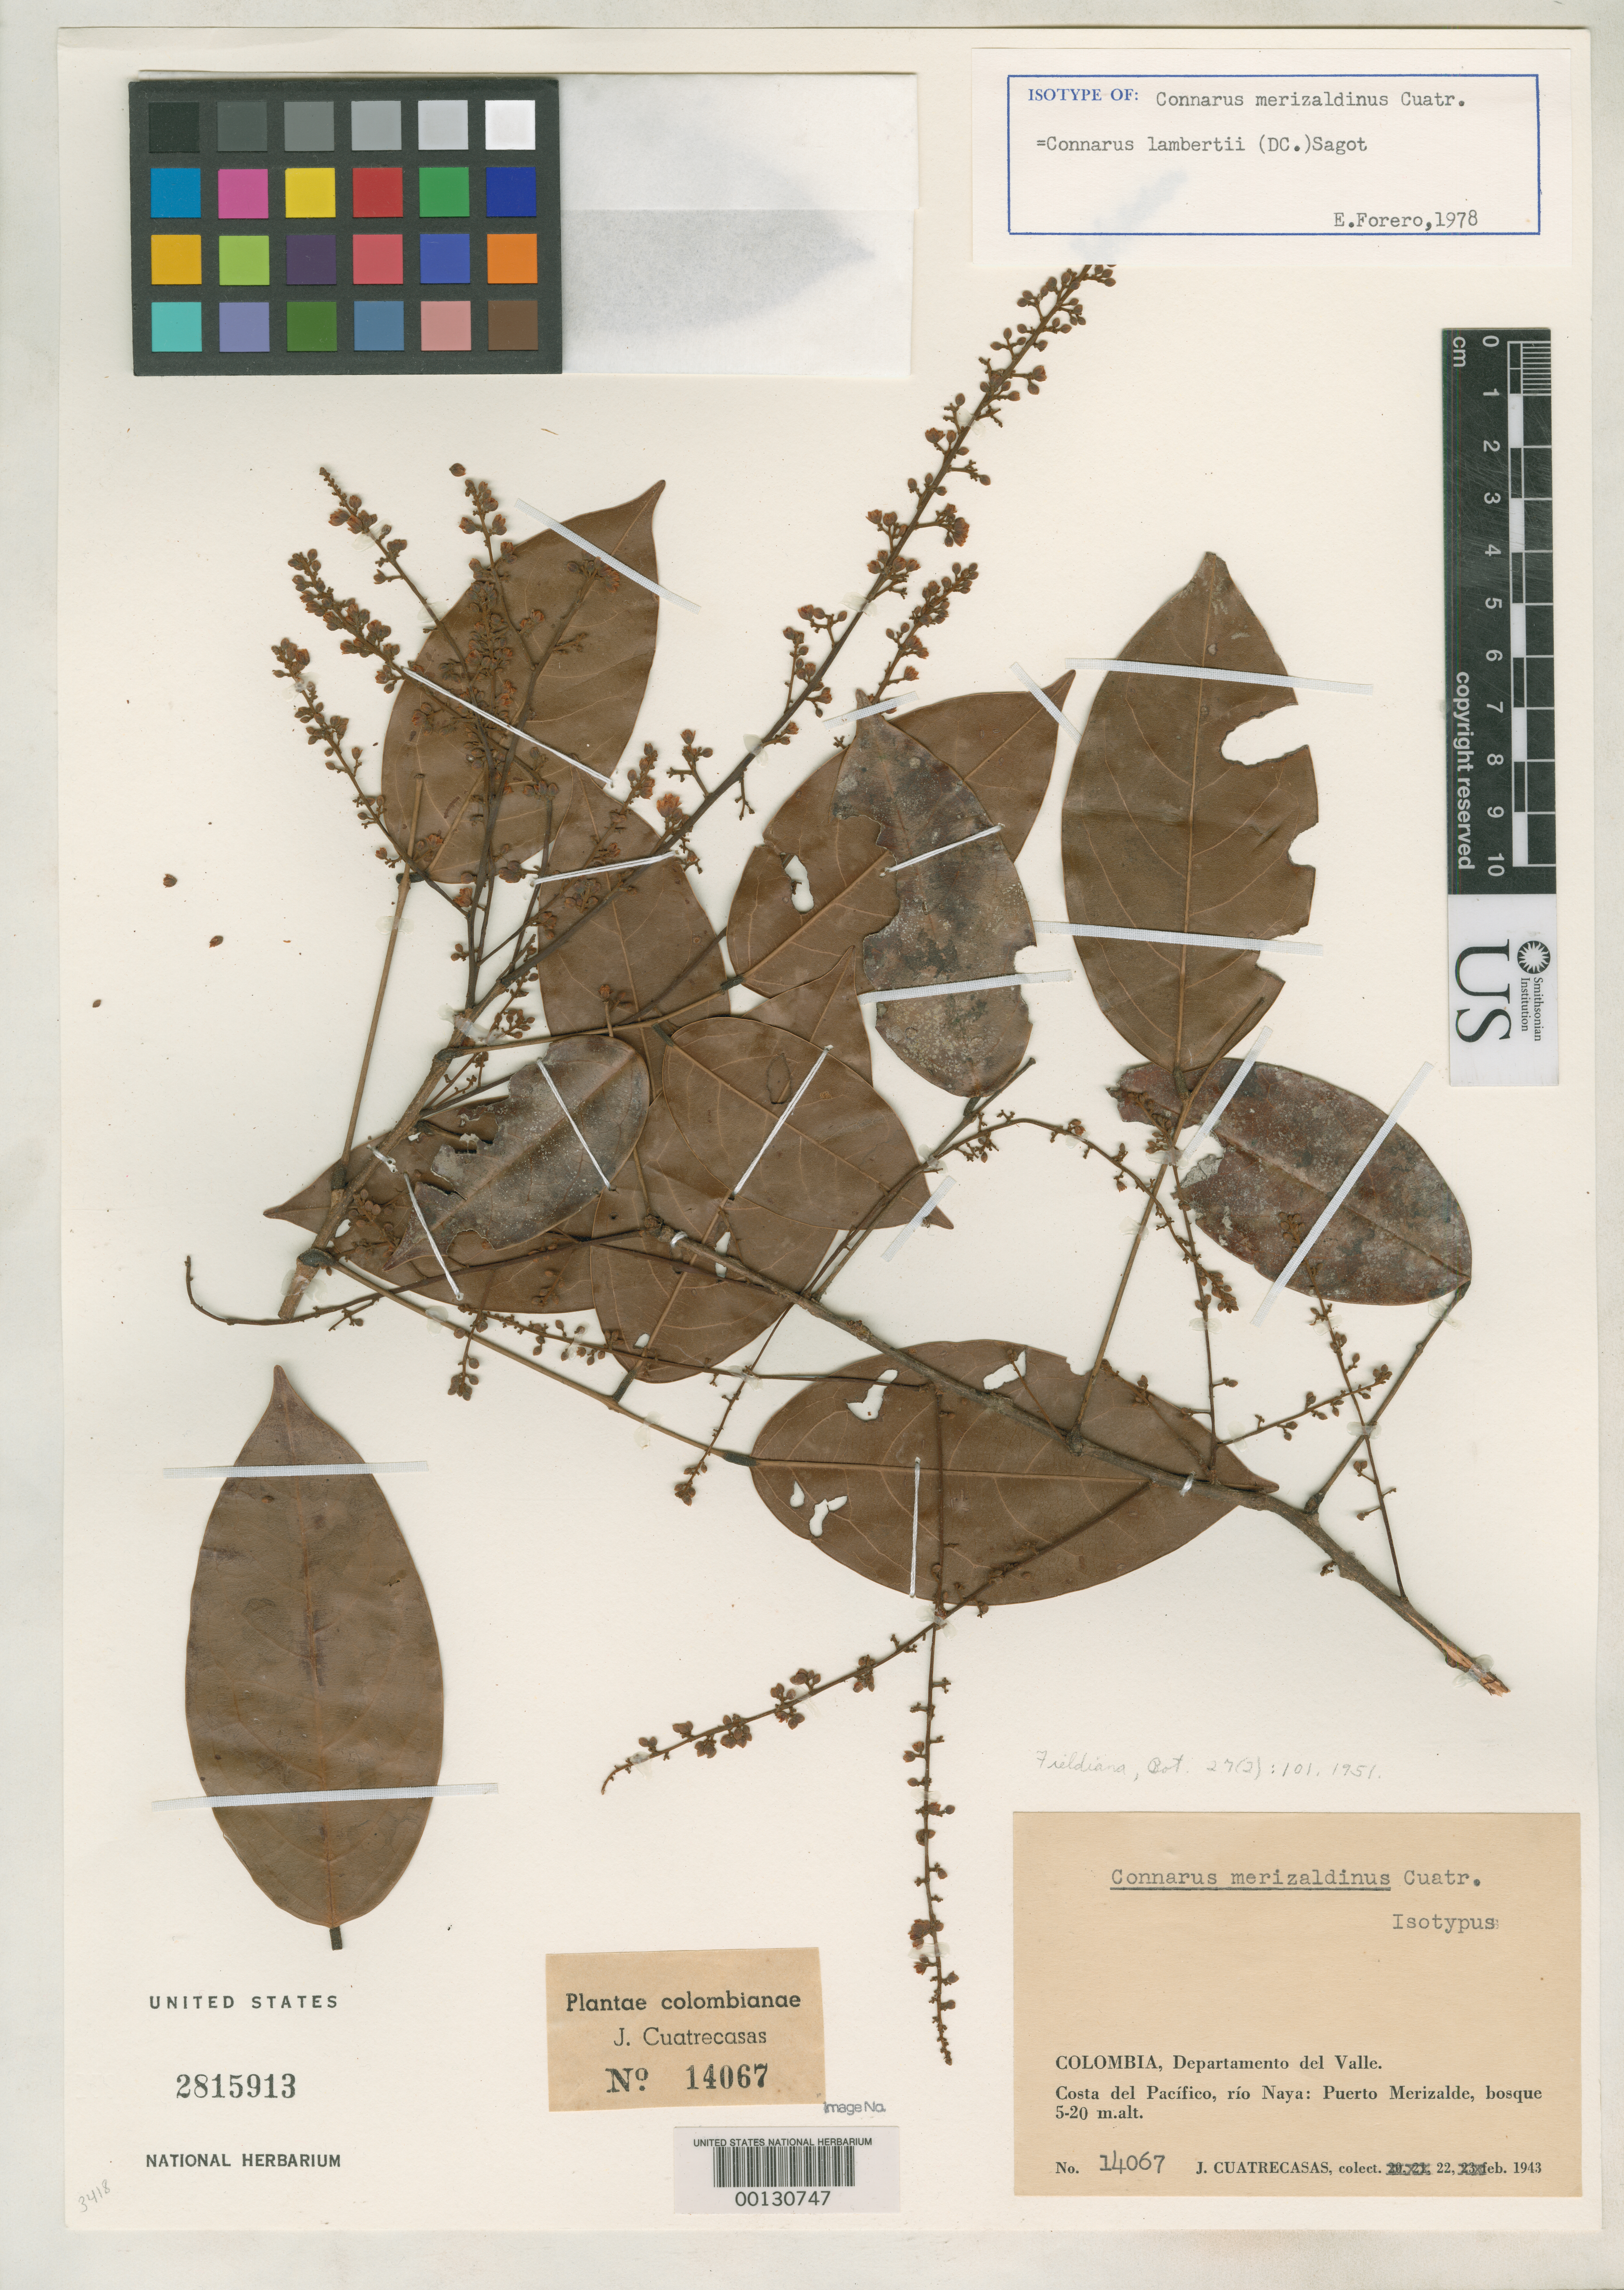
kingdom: Plantae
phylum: Tracheophyta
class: Magnoliopsida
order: Oxalidales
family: Connaraceae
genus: Connarus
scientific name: Connarus merizaldinus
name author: Cuatrec.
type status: Isotype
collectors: J. Cuatrecasas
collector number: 14067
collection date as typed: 22 Feb 1943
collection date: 1943-02-22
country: Colombia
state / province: Valle del Cauca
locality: Pacific Coast, Rio Naya, Puerto Merizalde.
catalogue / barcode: US 2815913